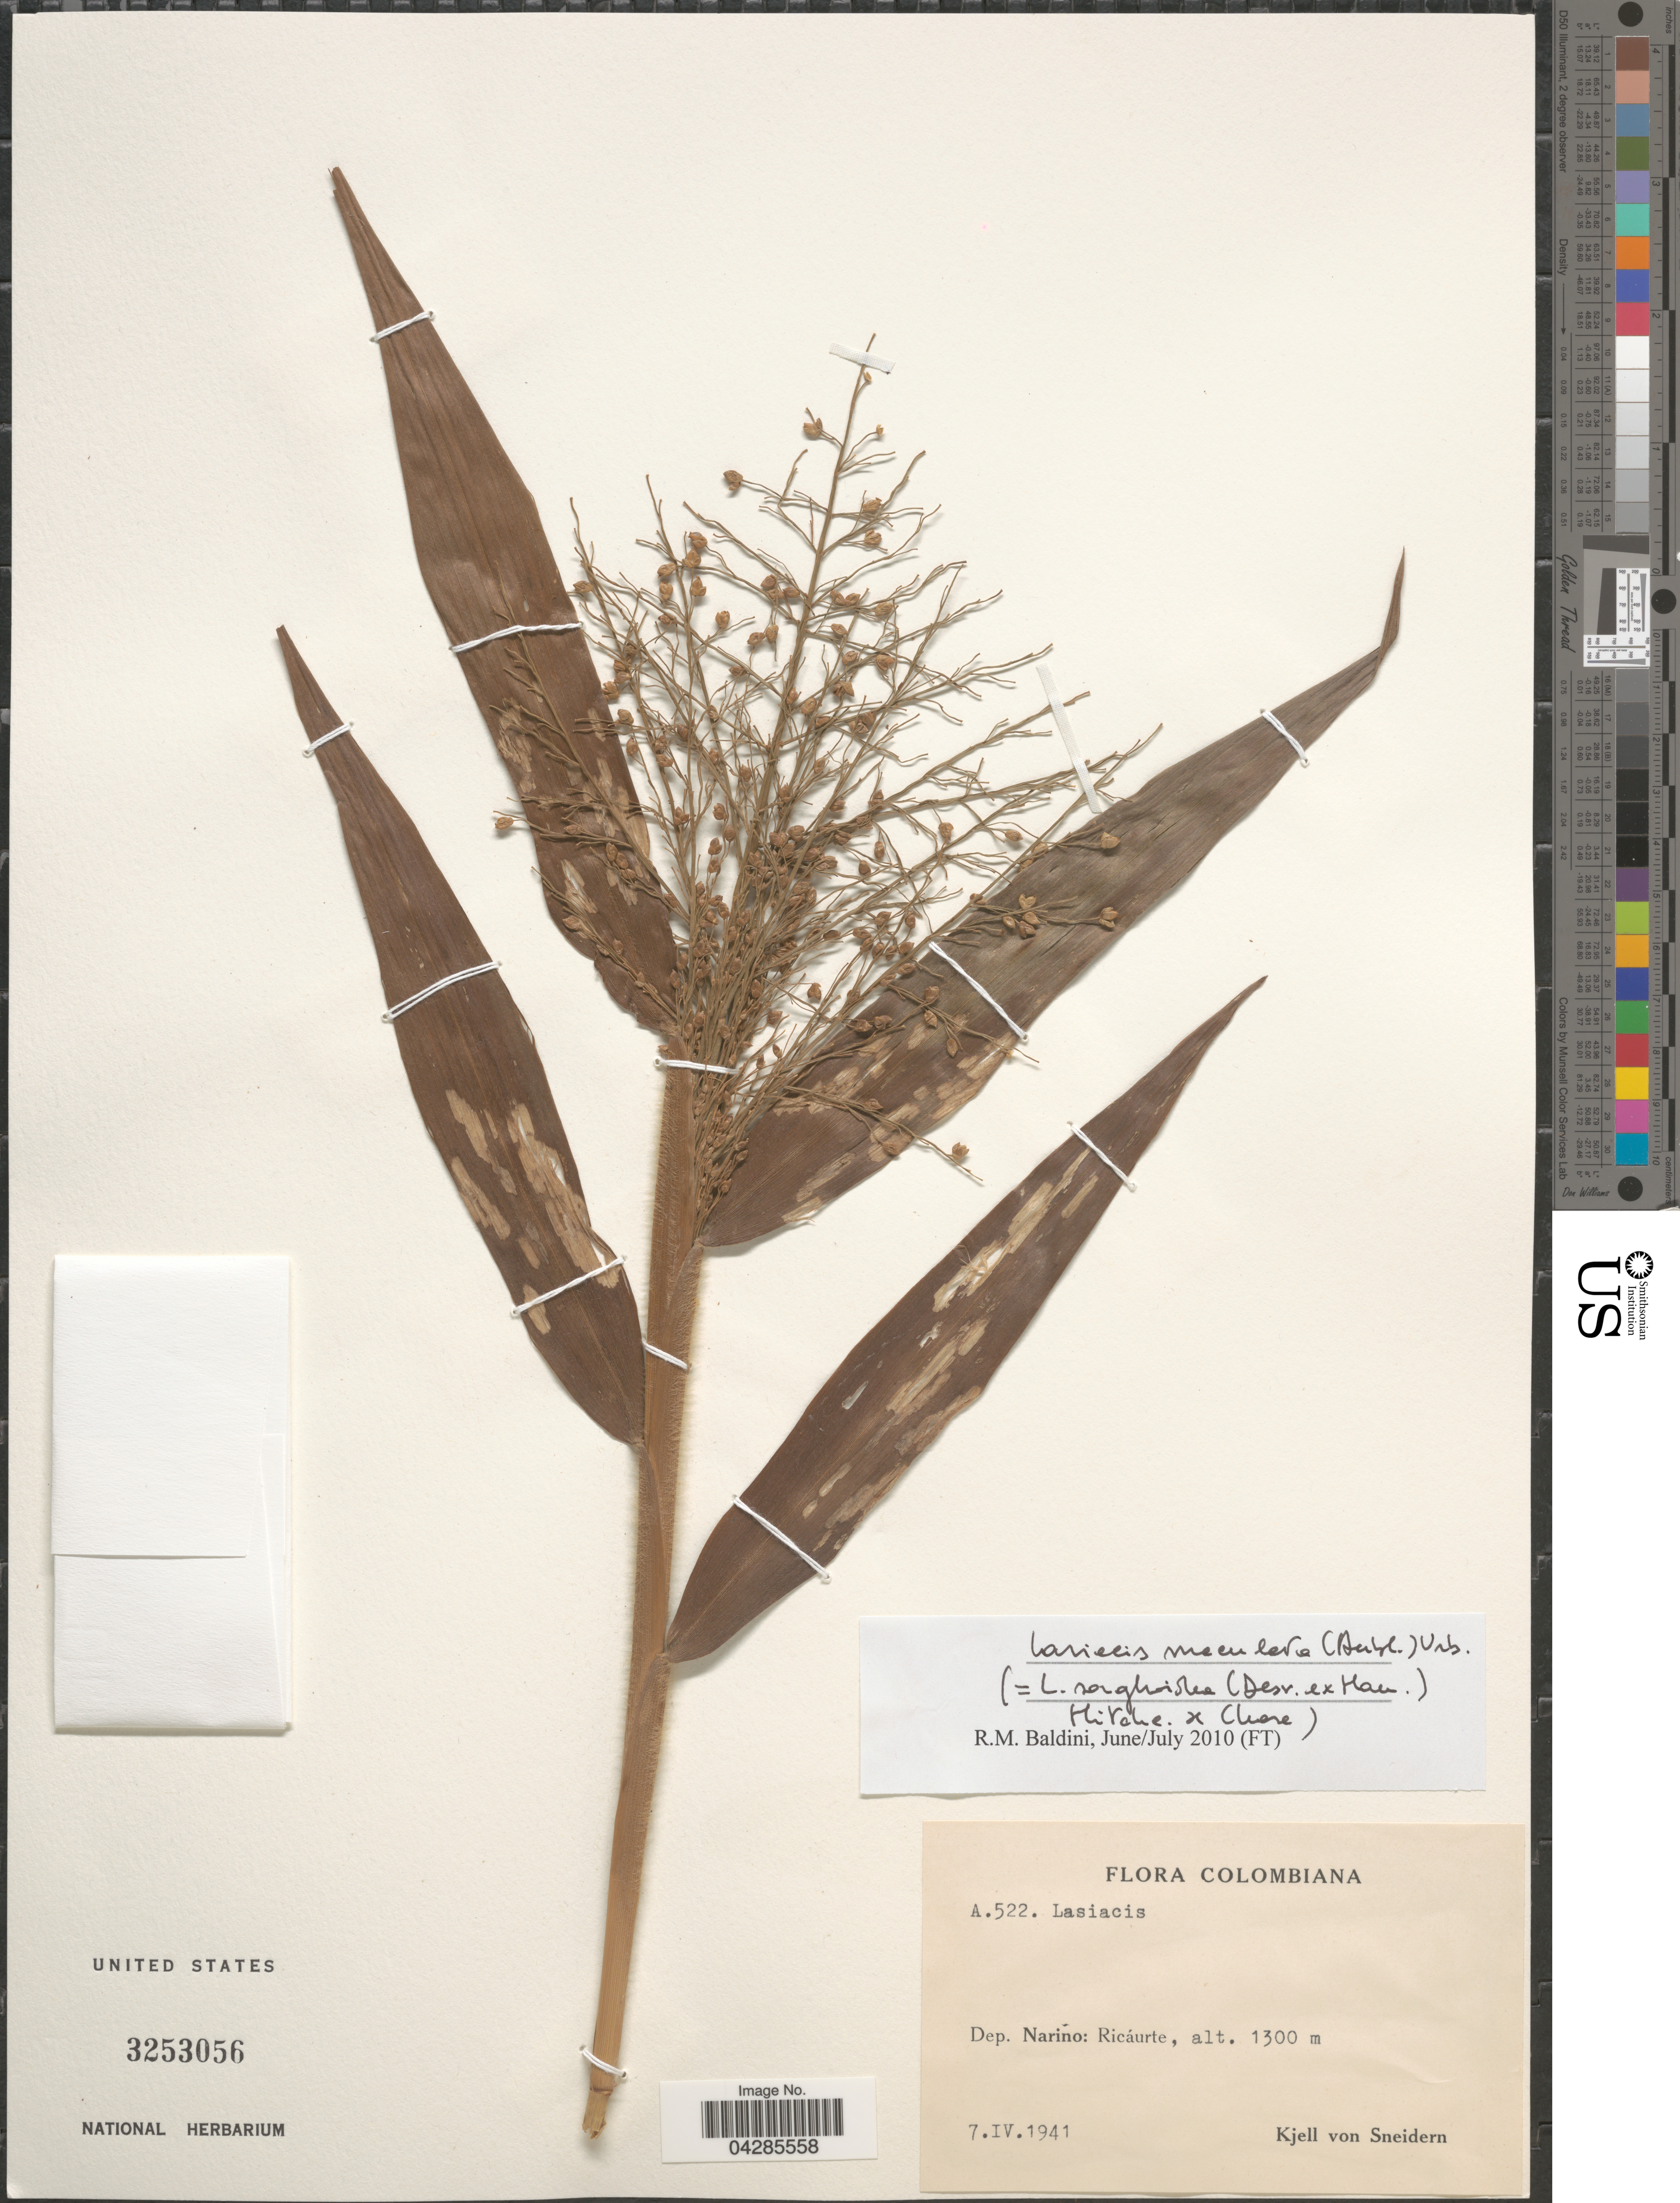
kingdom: Plantae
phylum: Tracheophyta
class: Liliopsida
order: Poales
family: Poaceae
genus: Lasiacis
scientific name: Lasiacis sorghoidea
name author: (Desv. ex Ham.) Hitchc. & Chase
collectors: K. von Sneidern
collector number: A522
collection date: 1941-04-07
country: Colombia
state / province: Nariño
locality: Dep. Nariño: Ricáurte.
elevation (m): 1300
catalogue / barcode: US 3253056